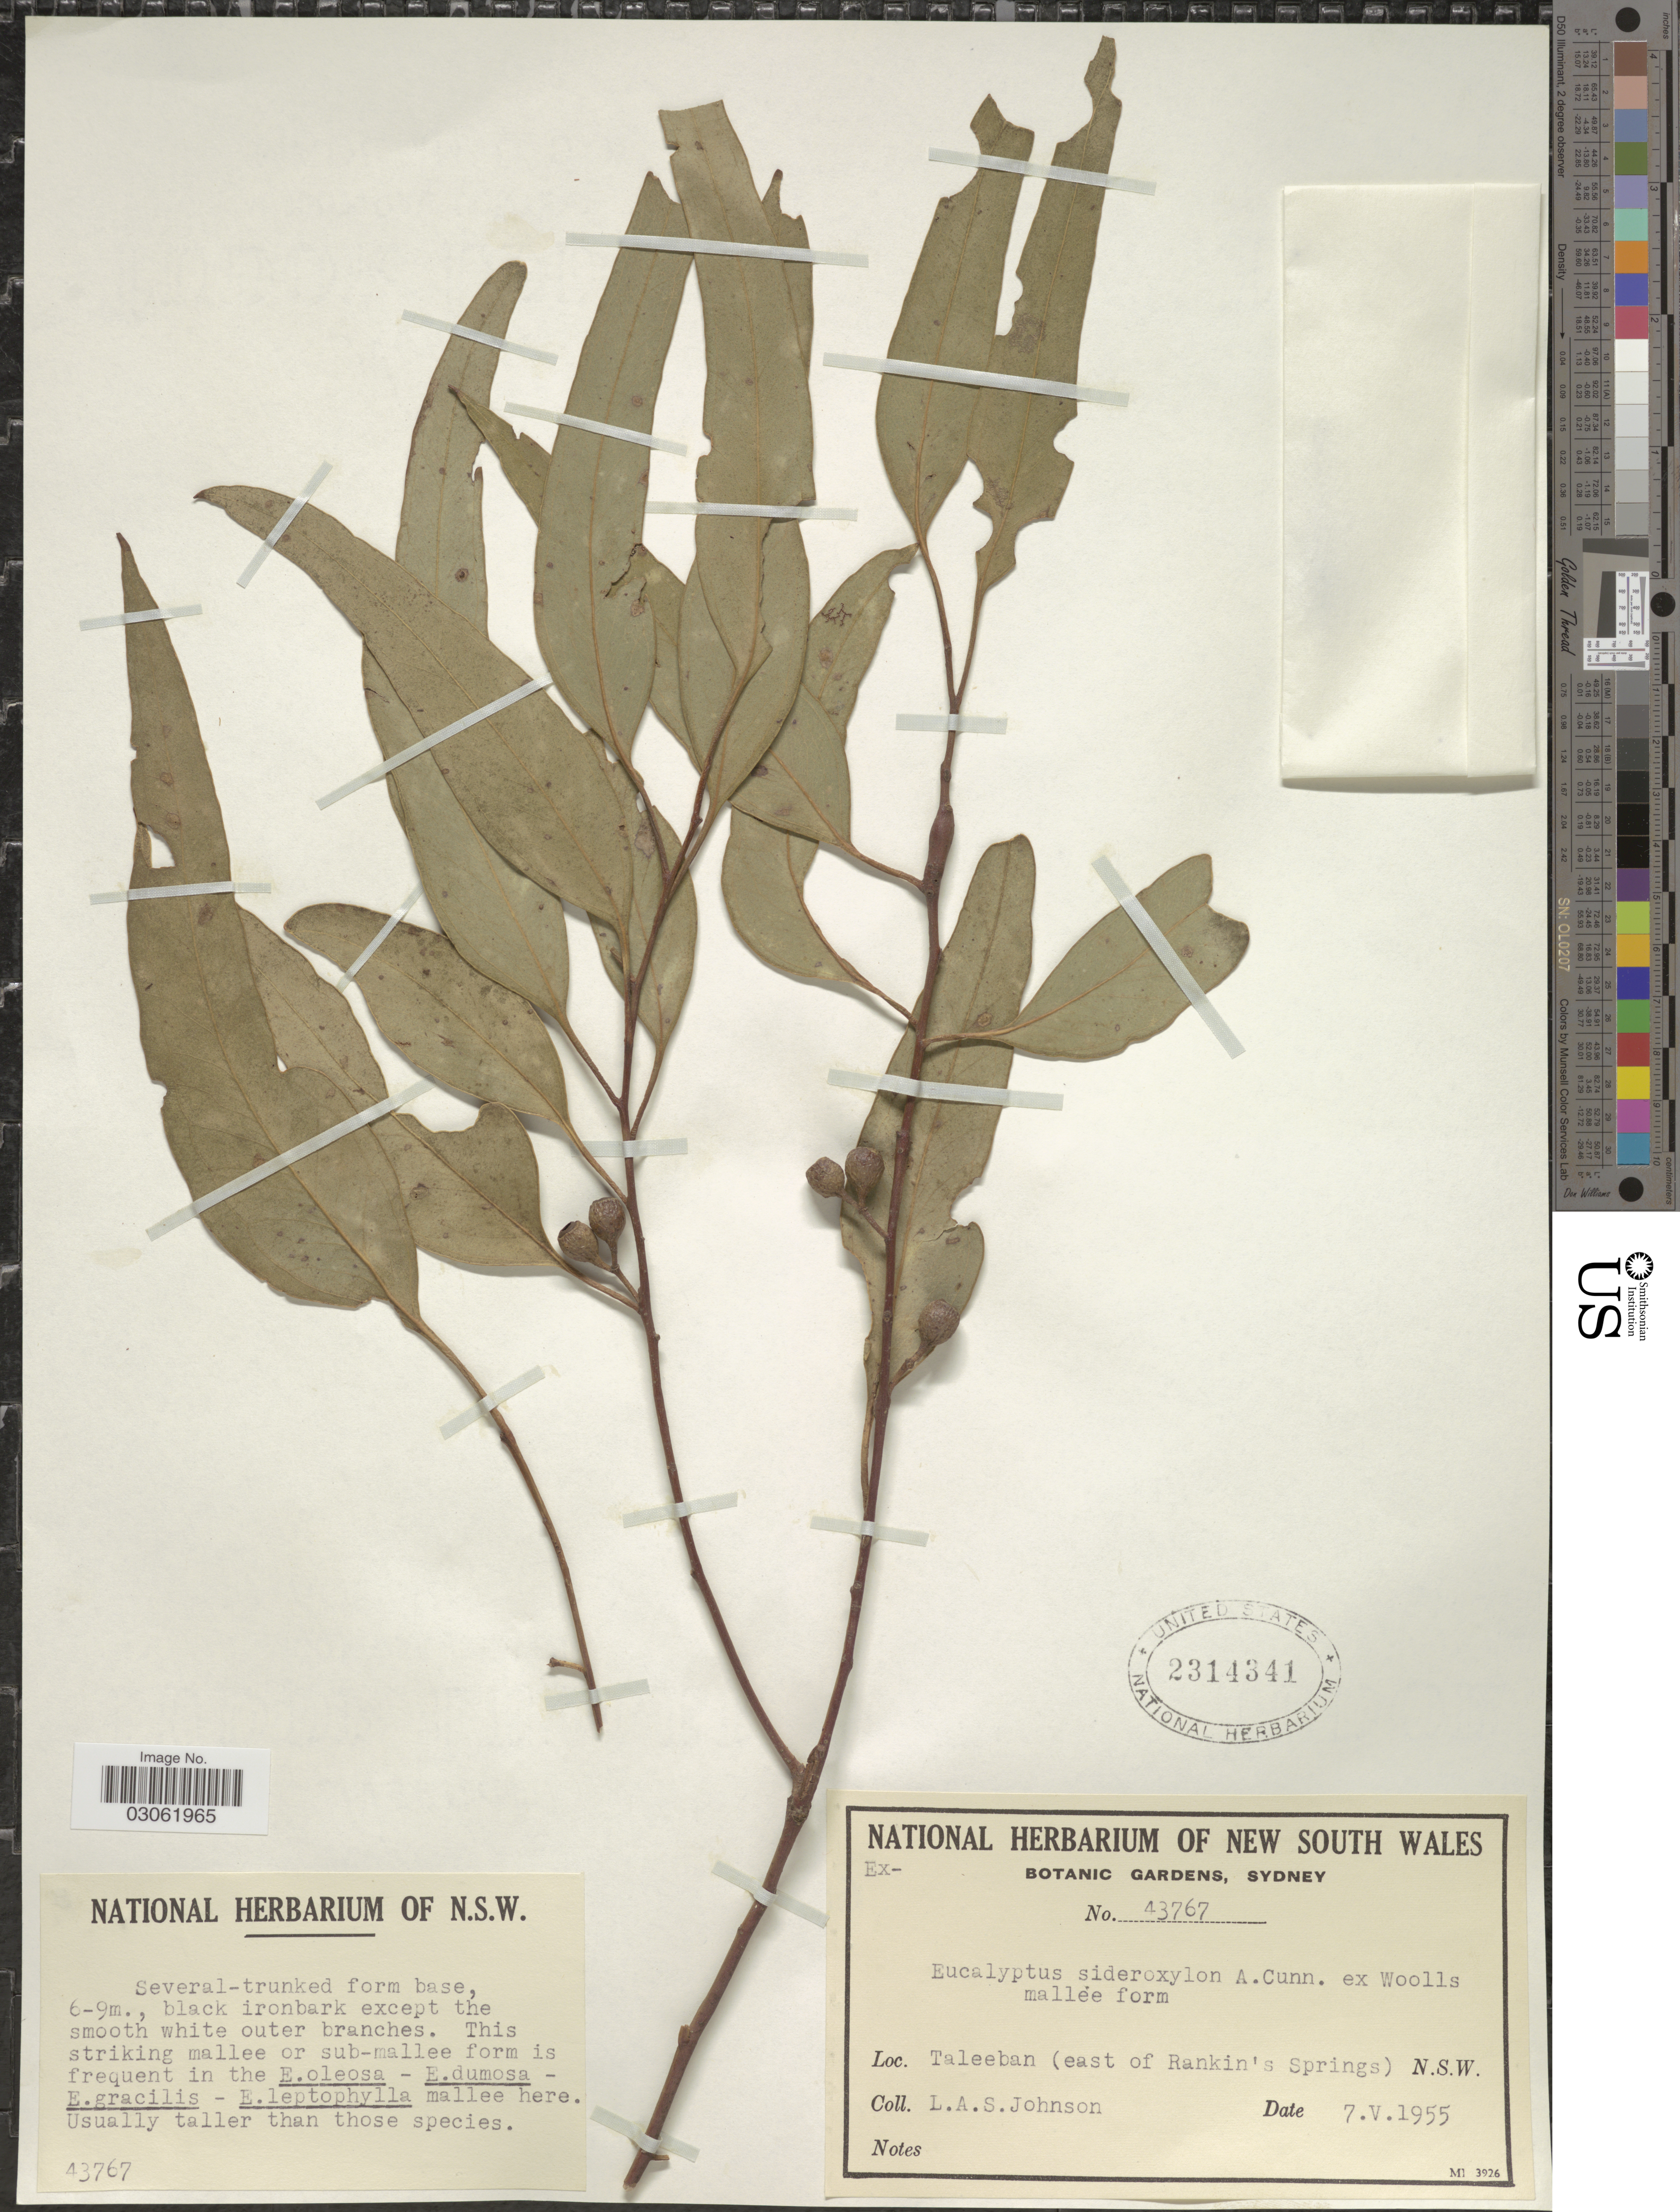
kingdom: Plantae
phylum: Tracheophyta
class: Magnoliopsida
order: Myrtales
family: Myrtaceae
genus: Eucalyptus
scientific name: Eucalyptus sideroxylon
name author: A. Cunn. ex Woolls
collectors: L. A. S. Johnson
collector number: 43767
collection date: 1955-05-07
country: Australia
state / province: New South Wales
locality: Taleeban (east of Rankin's Springs).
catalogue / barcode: US 2314341